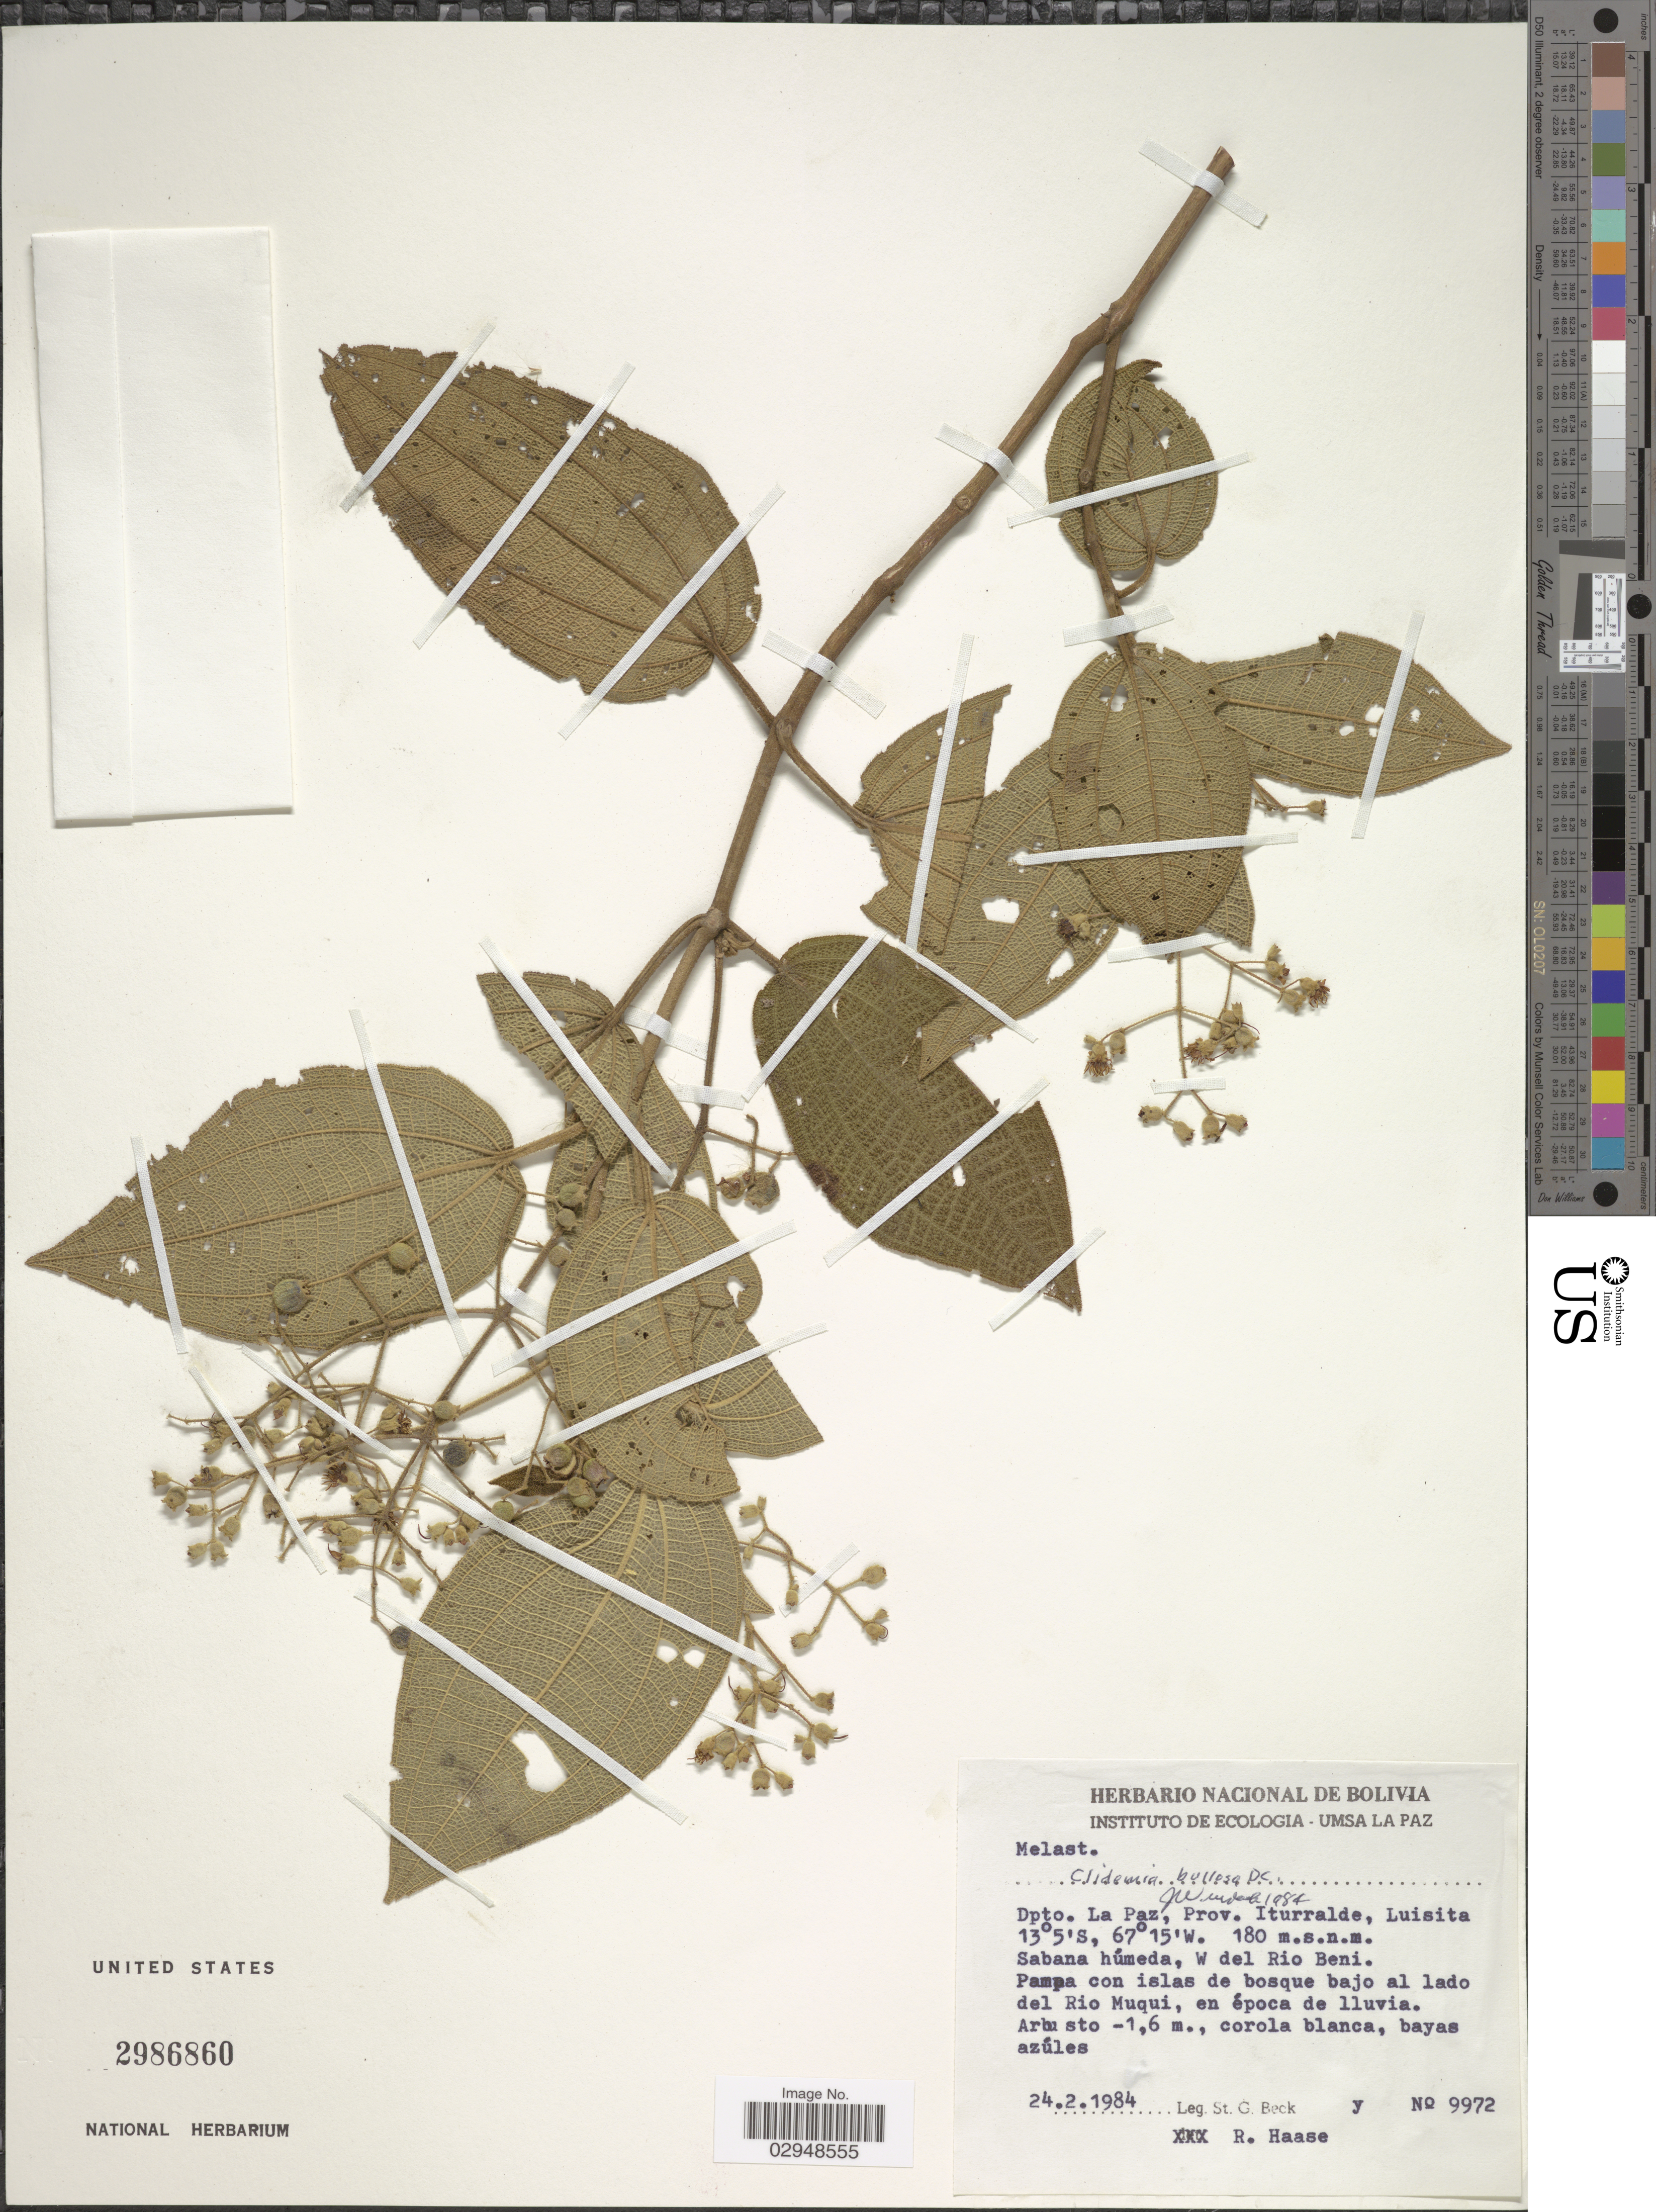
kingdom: Plantae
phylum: Tracheophyta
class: Magnoliopsida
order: Myrtales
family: Melastomataceae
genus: Clidemia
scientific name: Clidemia bullosa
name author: DC.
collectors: S. G. Beck & R. Haase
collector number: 9972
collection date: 1984-02-24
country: Bolivia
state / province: La Paz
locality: Dpto. La Paz, Prov, Iturralde, Luisita. W del Rio Beni. Pampa con islas de bosque bajo al lado del Rio Muqui.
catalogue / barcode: US 2986860